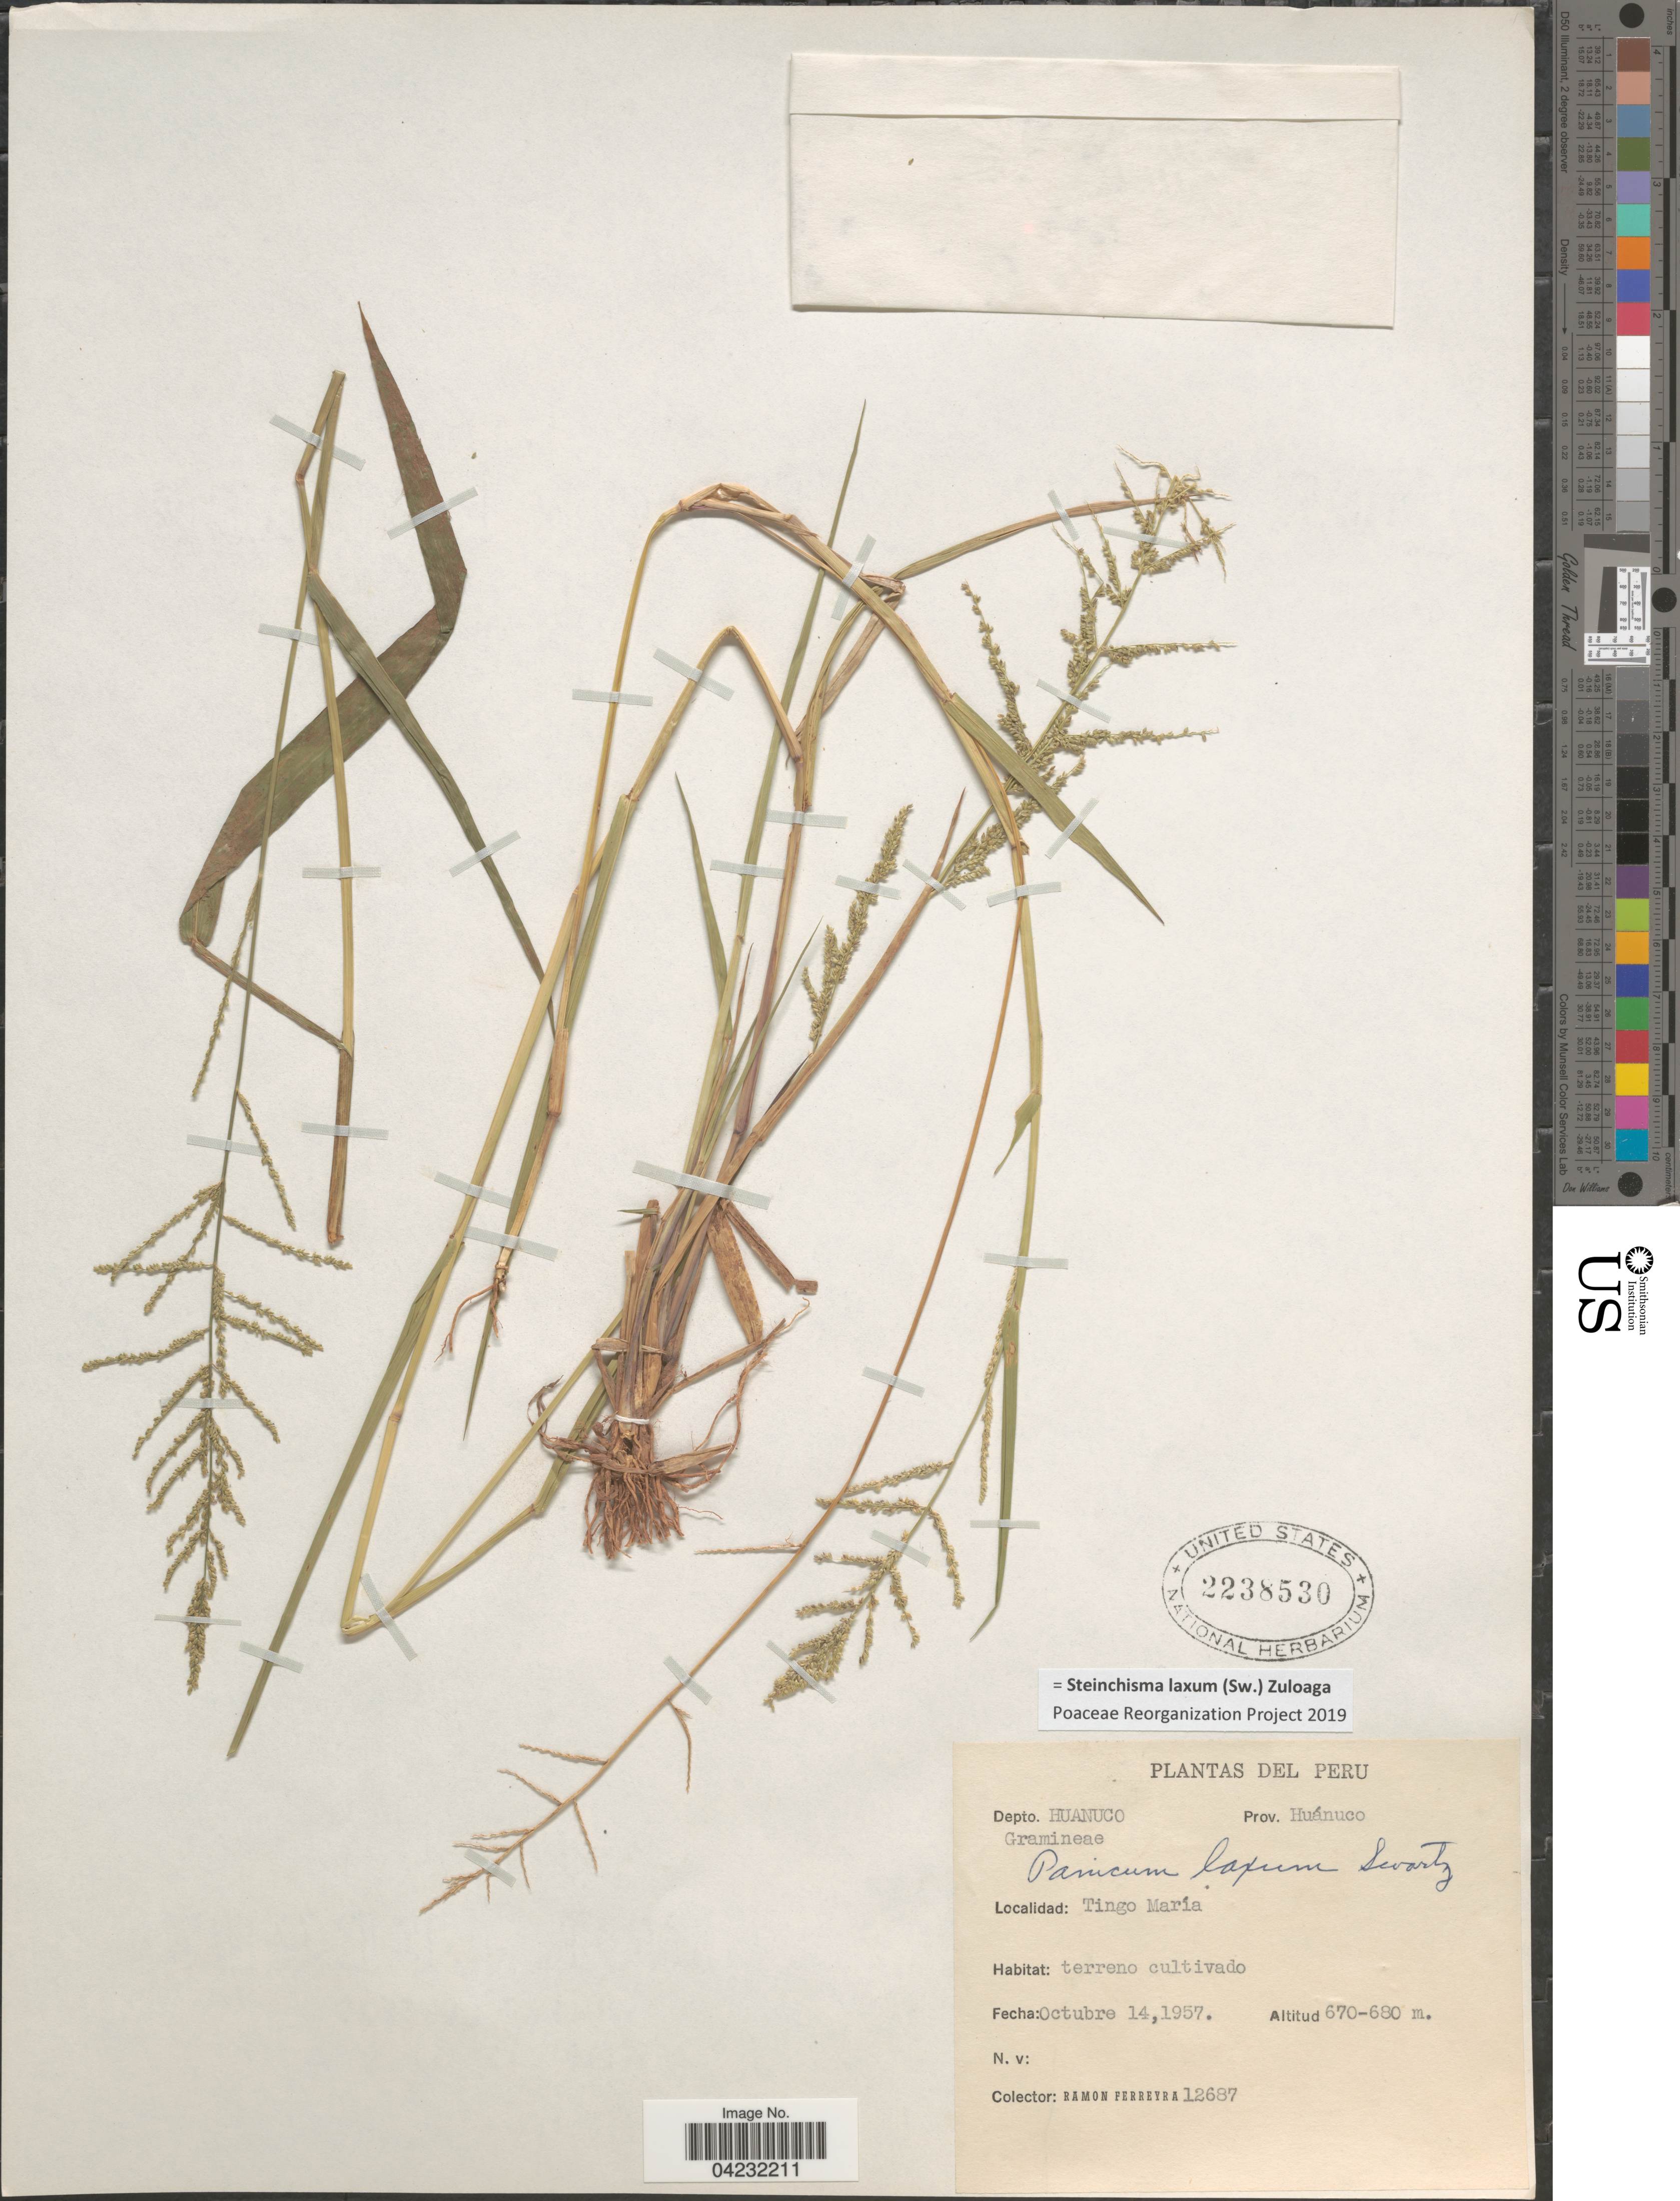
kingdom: Plantae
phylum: Tracheophyta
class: Liliopsida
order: Poales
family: Poaceae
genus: Steinchisma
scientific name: Steinchisma laxum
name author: (Sw.) Zuloaga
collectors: R. A. Ferreyra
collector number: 12687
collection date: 1957-10-14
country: Peru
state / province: Huánuco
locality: Depto. Huanuco. Tingo María.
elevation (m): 670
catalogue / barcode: US 2238530